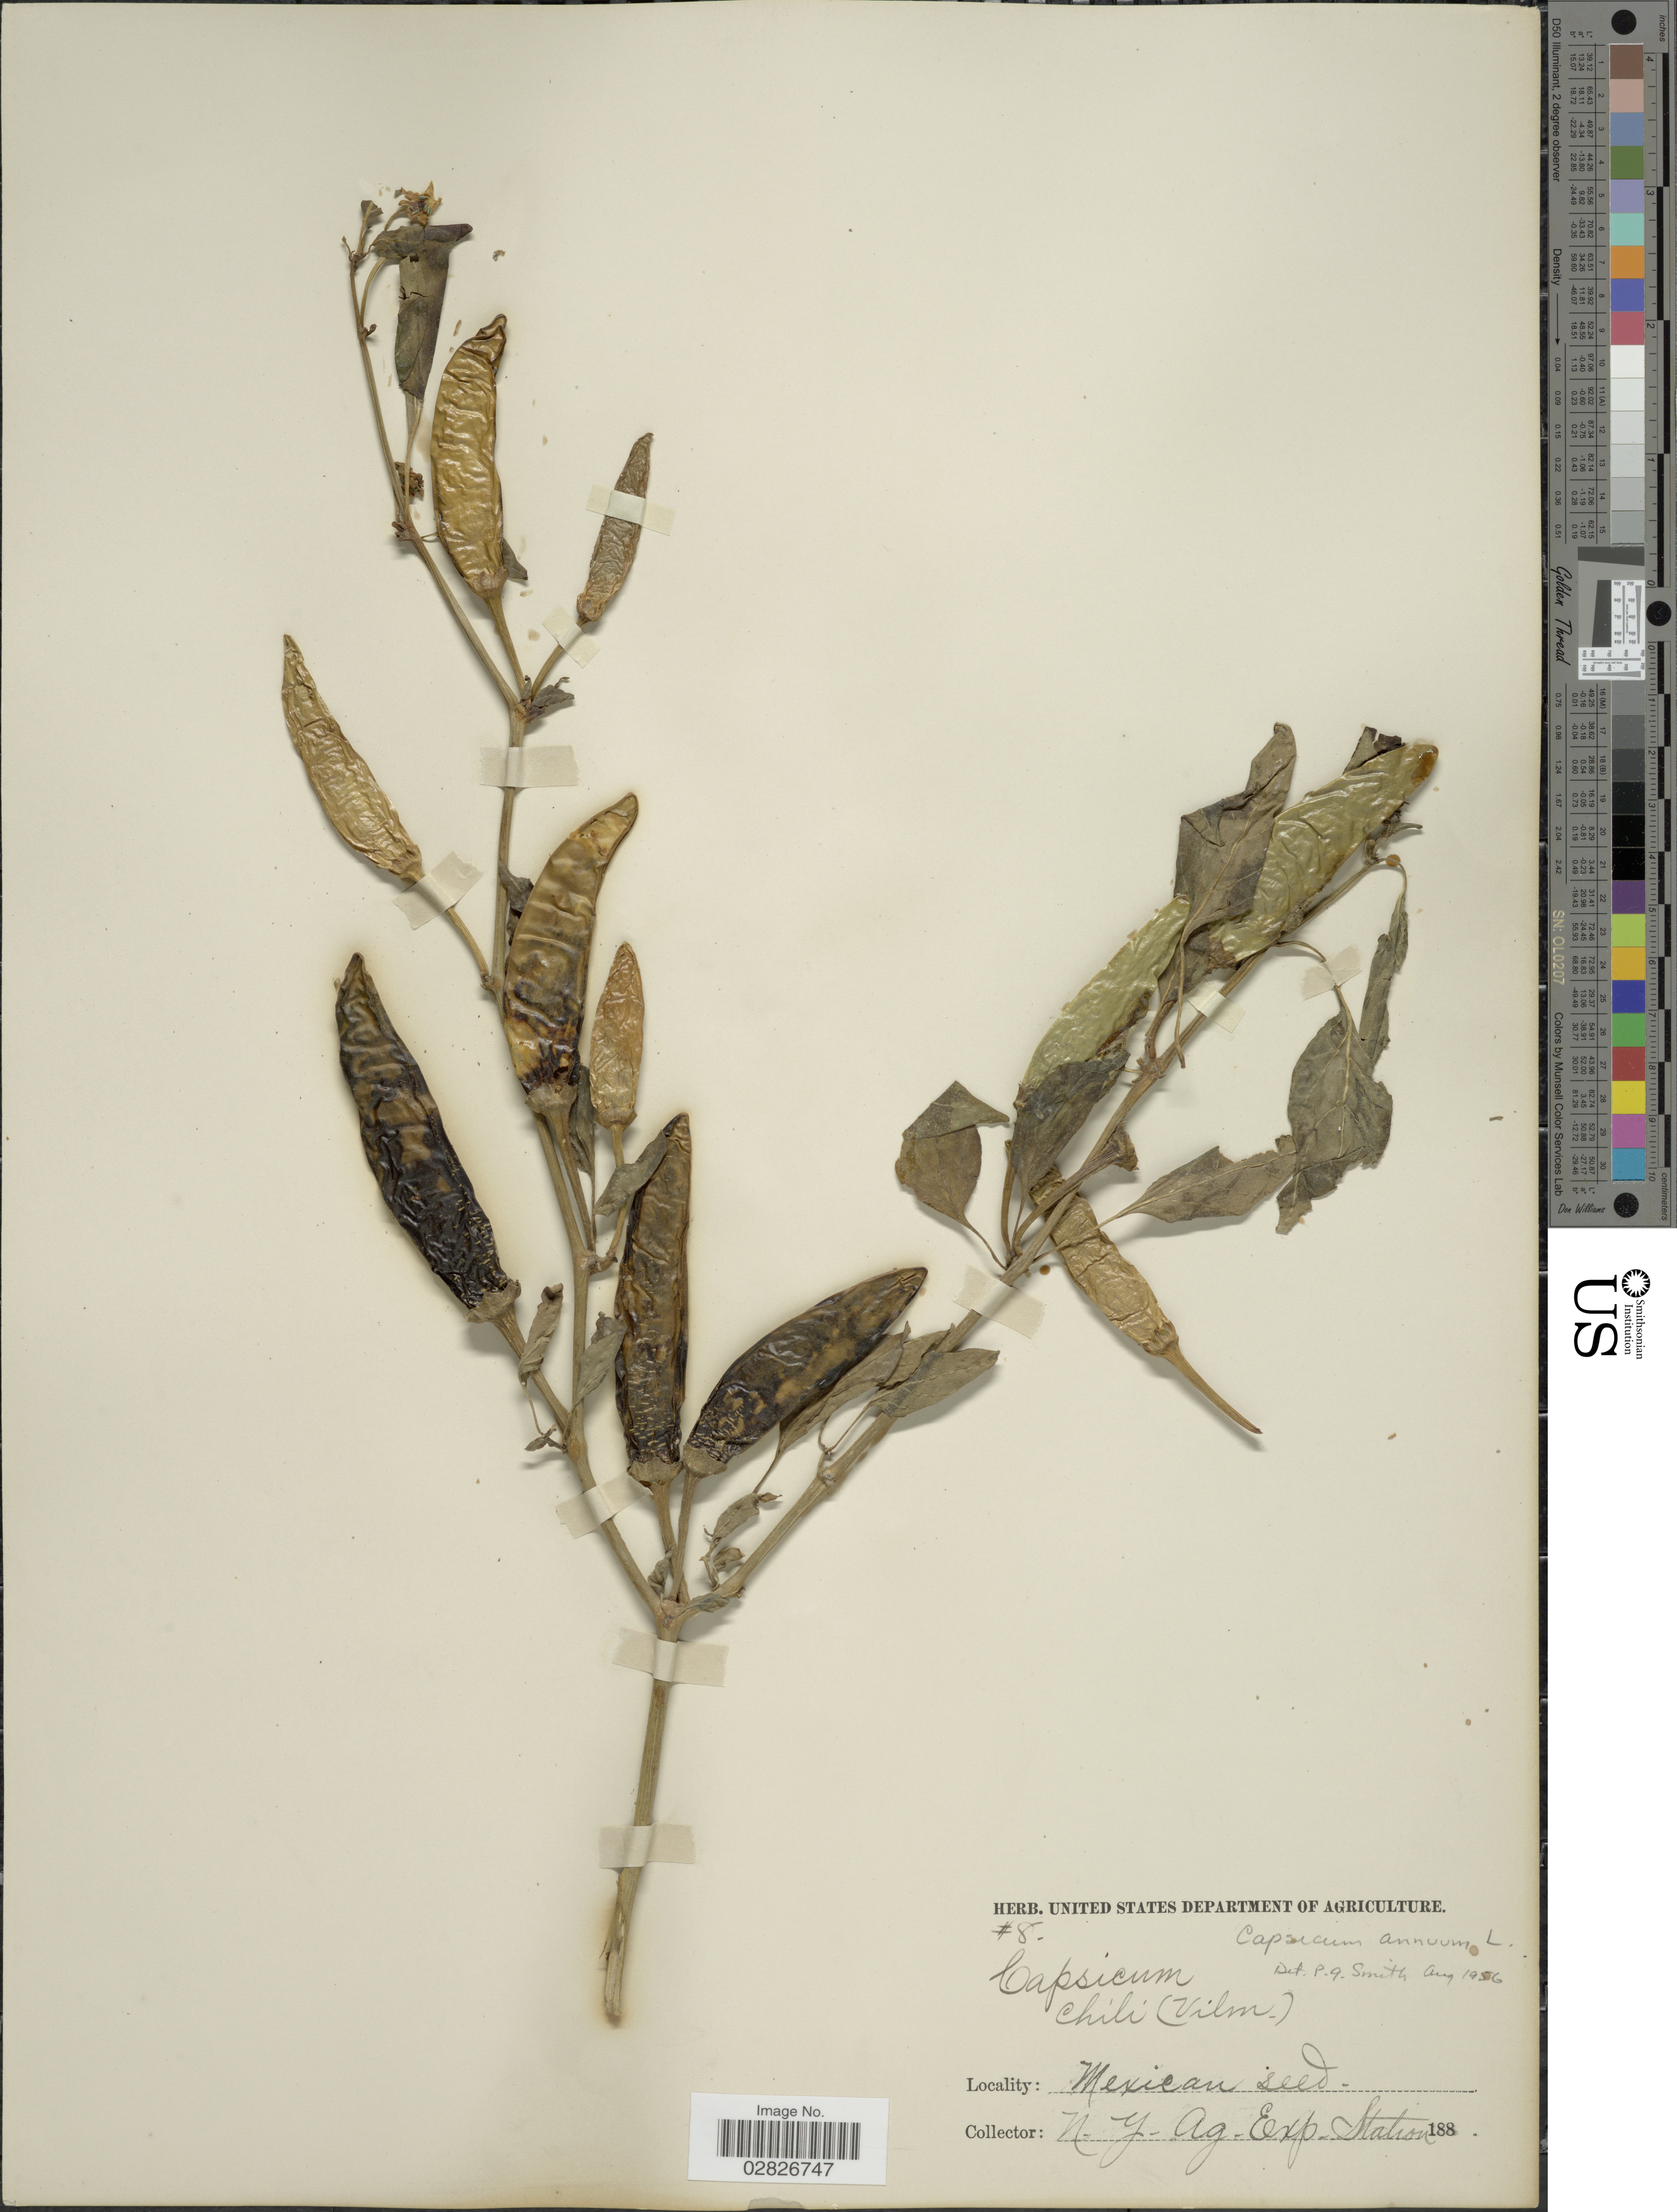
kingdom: Plantae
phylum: Tracheophyta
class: Magnoliopsida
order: Solanales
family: Solanaceae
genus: Capsicum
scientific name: Capsicum sp.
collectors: Facchini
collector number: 8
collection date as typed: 188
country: United States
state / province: New York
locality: N.Y. Ag. Exp. Station.